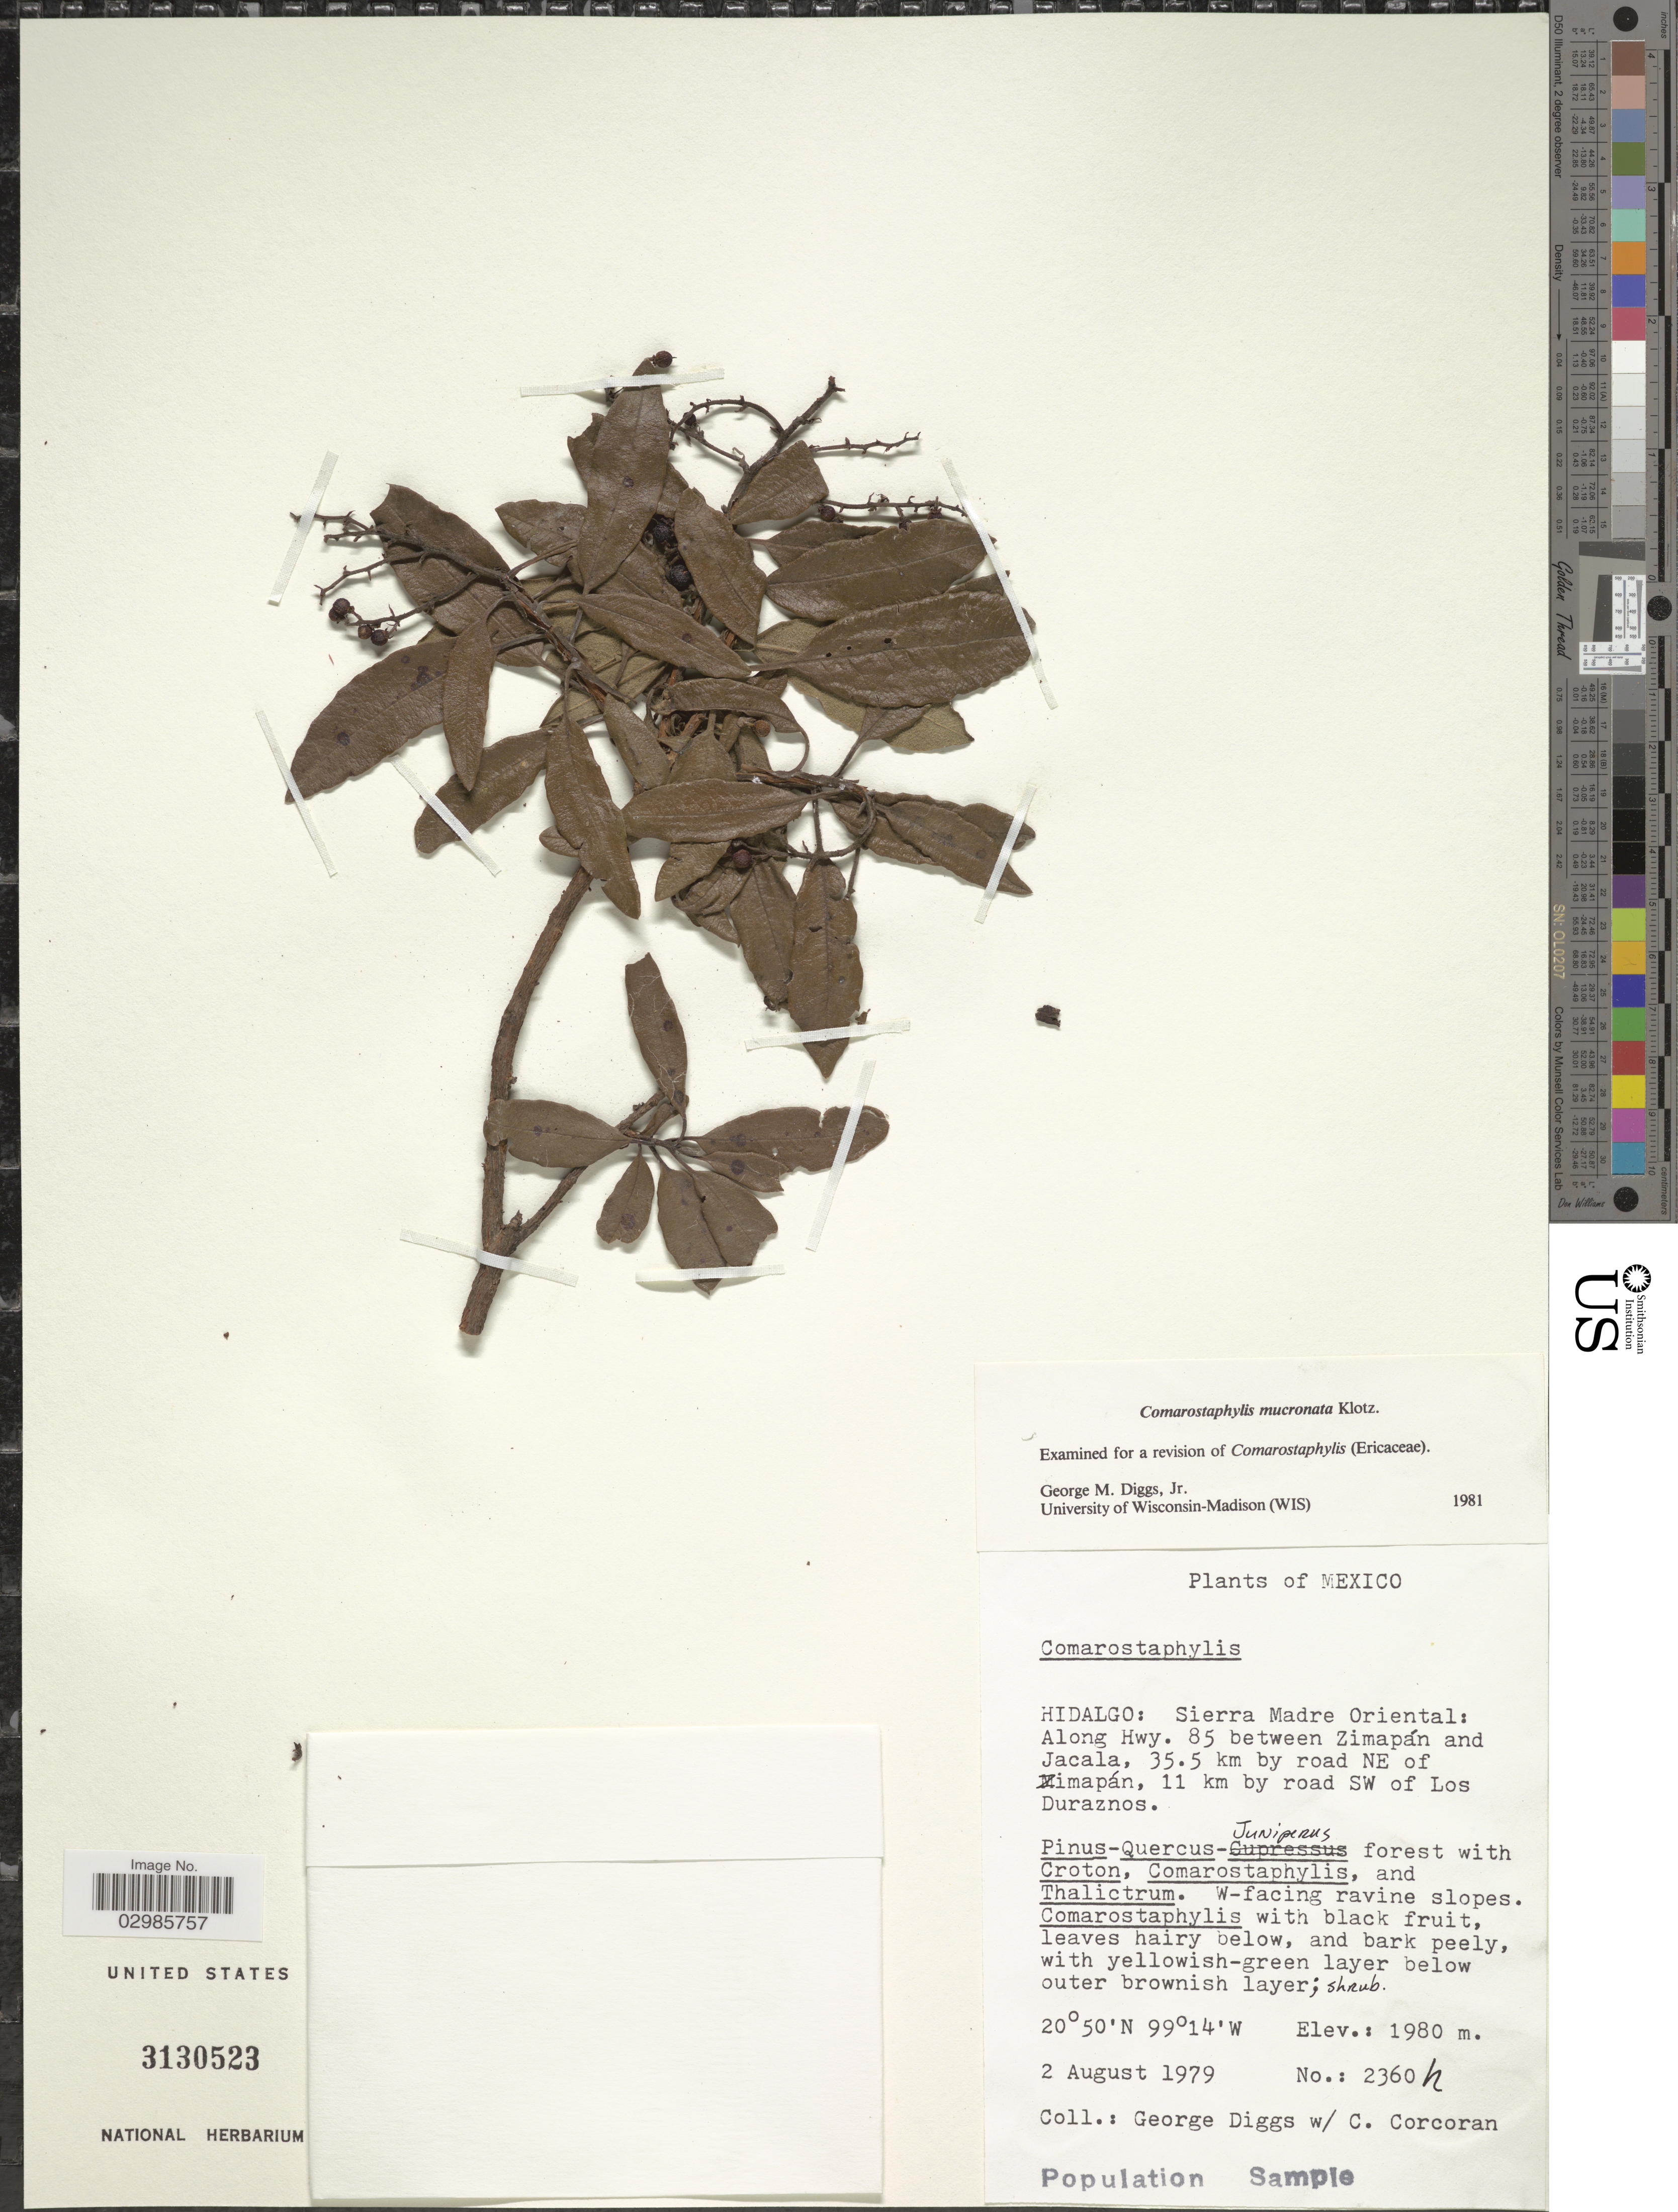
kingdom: Plantae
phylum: Tracheophyta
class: Magnoliopsida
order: Ericales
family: Ericaceae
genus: Comarostaphylis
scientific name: Comarostaphylis mucronata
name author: Klotzsch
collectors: G. Diggs & C. Corcoran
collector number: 2360h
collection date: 1979-08-02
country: Mexico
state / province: Hidalgo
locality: Sierra Madre Oriental: Along Hwy. 85 between Zimapán and Jacala, 35.5 km by road NE of Zimapán, 11 km by road SW of Los Duraznos.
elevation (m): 1980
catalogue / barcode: US 3130523